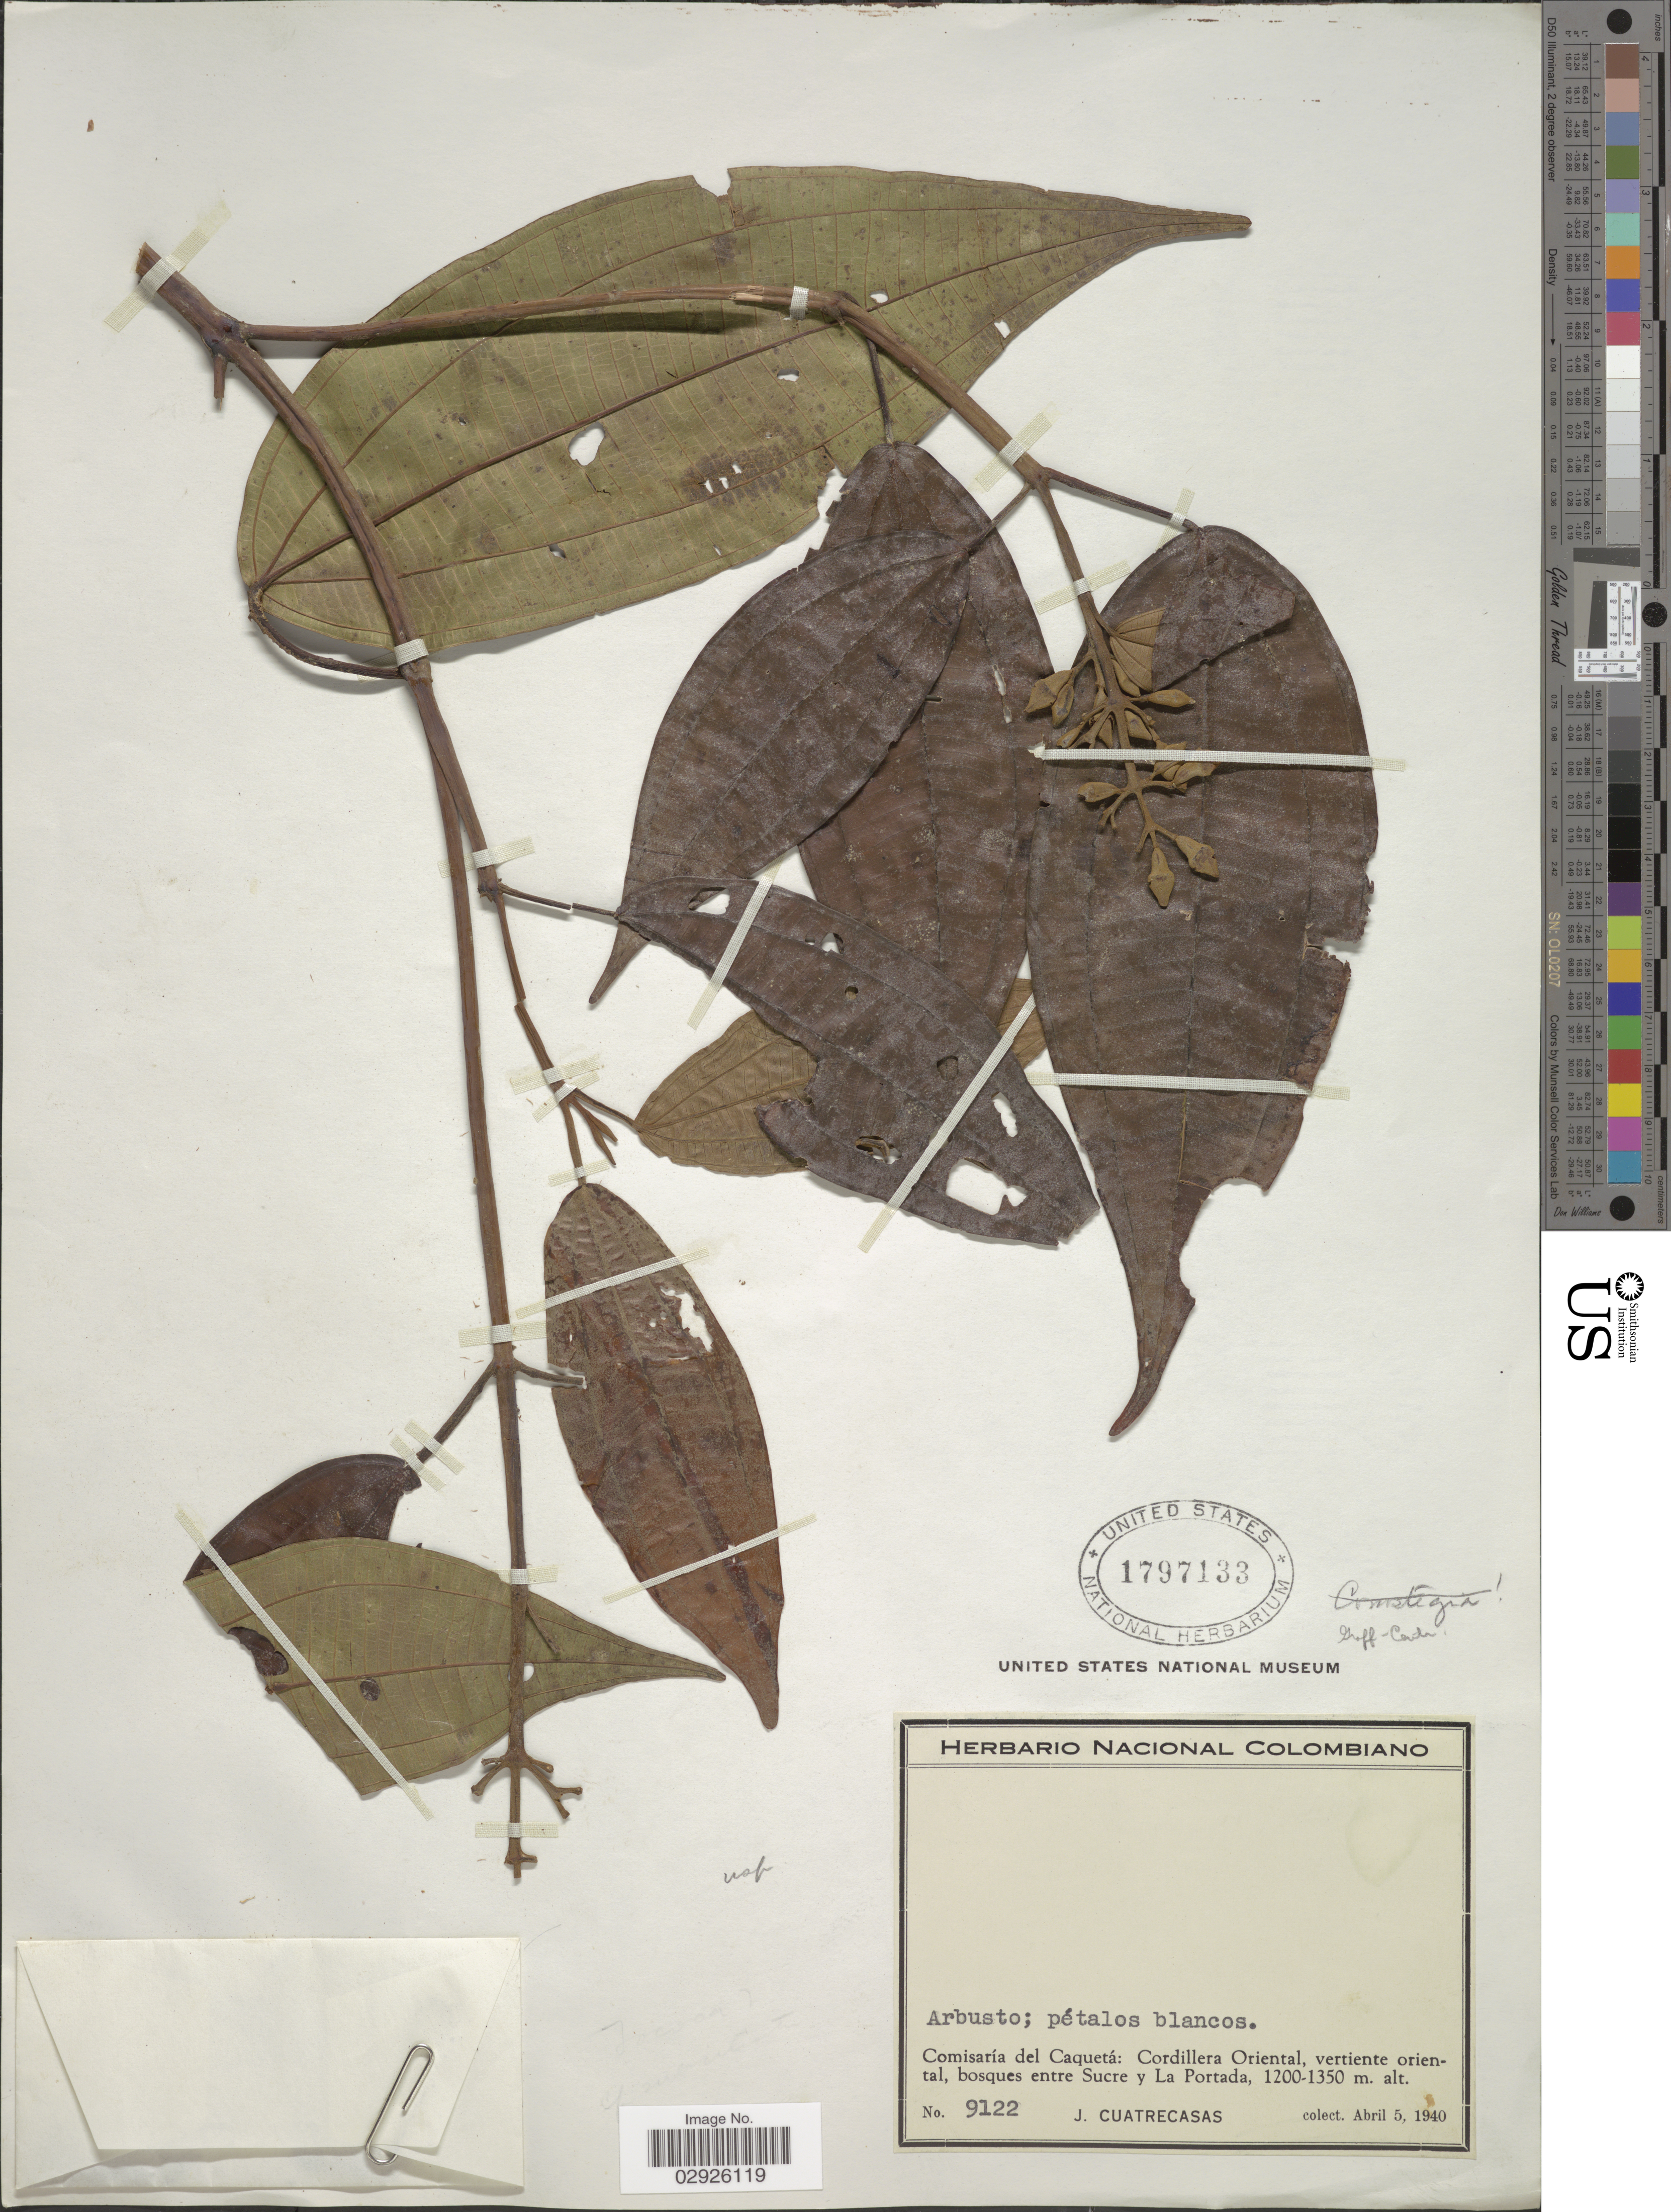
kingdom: Plantae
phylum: Tracheophyta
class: Magnoliopsida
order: Myrtales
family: Melastomataceae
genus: Graffenrieda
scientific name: Graffenrieda sp.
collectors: J. Cuatrecasas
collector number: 9122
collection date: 1940-04-05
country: Colombia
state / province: Caquetá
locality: Comisaría del Caquetá: Cordillera Oriental, vertiente oriental, bosques entre Sucre y La Portada.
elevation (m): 1200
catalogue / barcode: US 1797133